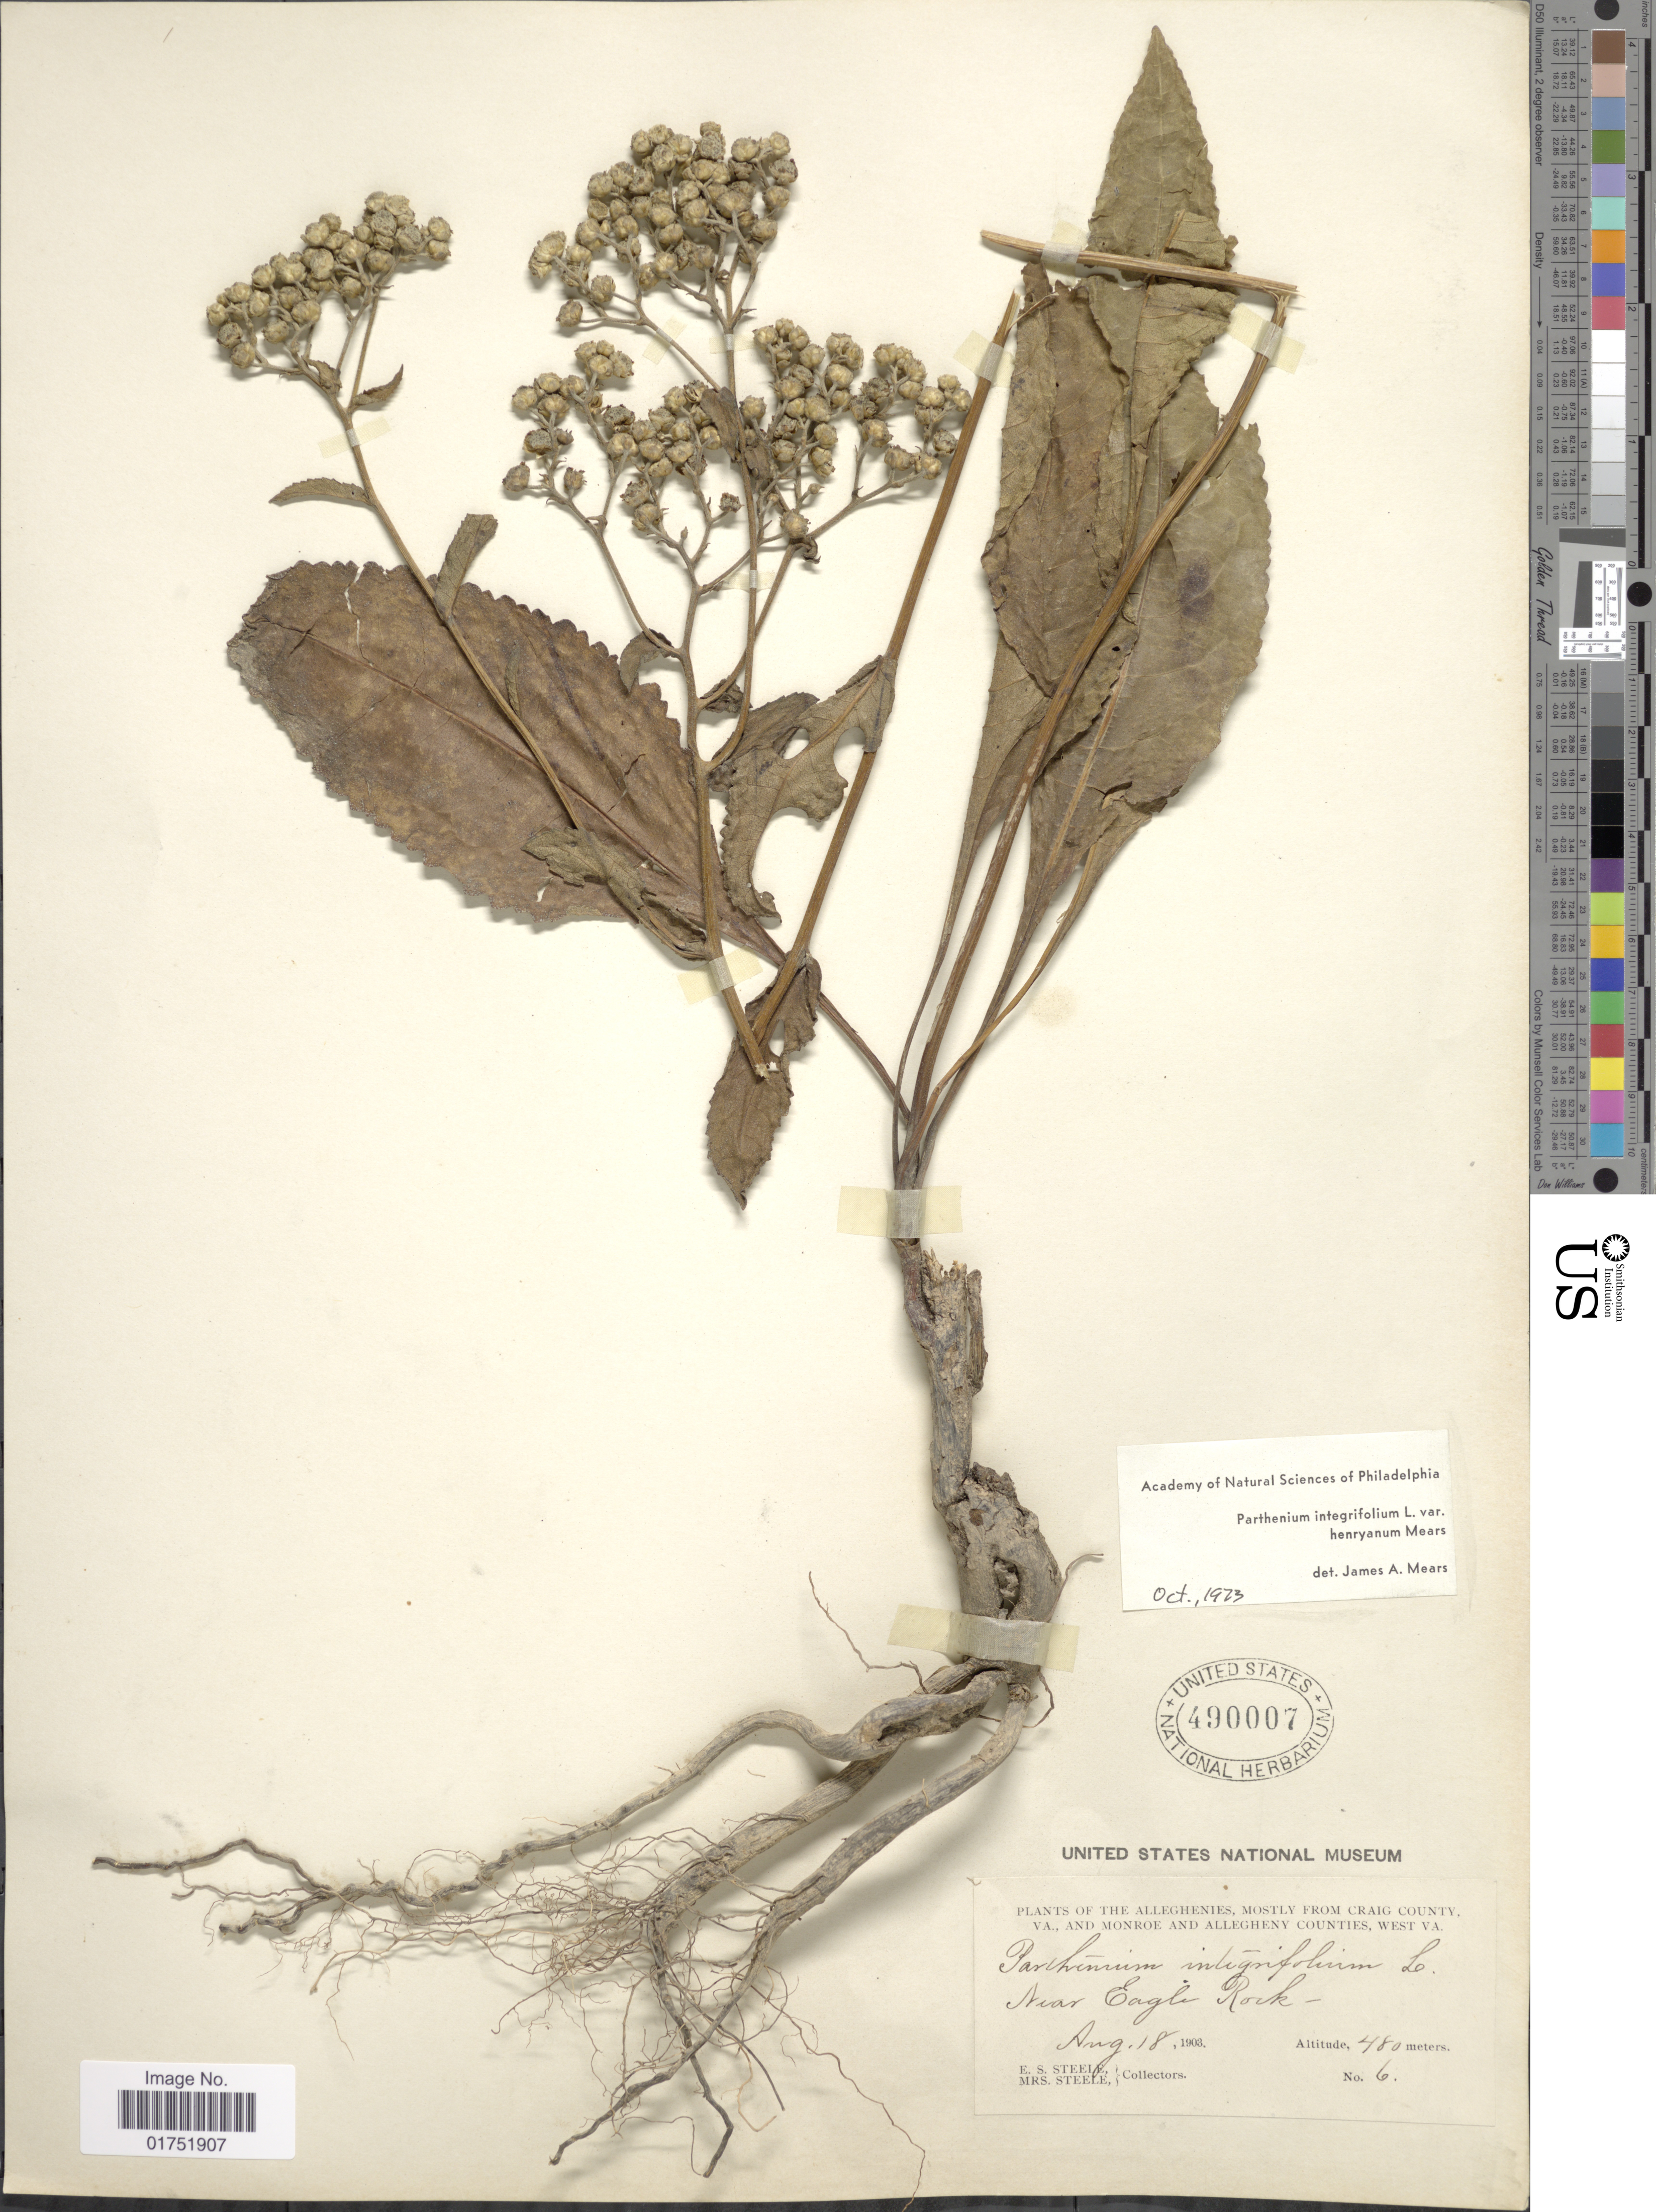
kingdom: Plantae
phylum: Tracheophyta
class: Magnoliopsida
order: Asterales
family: Asteraceae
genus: Parthenium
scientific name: Parthenium integrifolium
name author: L.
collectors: E. Steele & Mrs. E. S. Steele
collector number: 6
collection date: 1903-08-18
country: United States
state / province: Virginia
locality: Alleghenies, Craig County, Va., and Monroe and Allegheny Counties, West Va., near Eagle Rock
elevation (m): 480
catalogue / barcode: US 490007